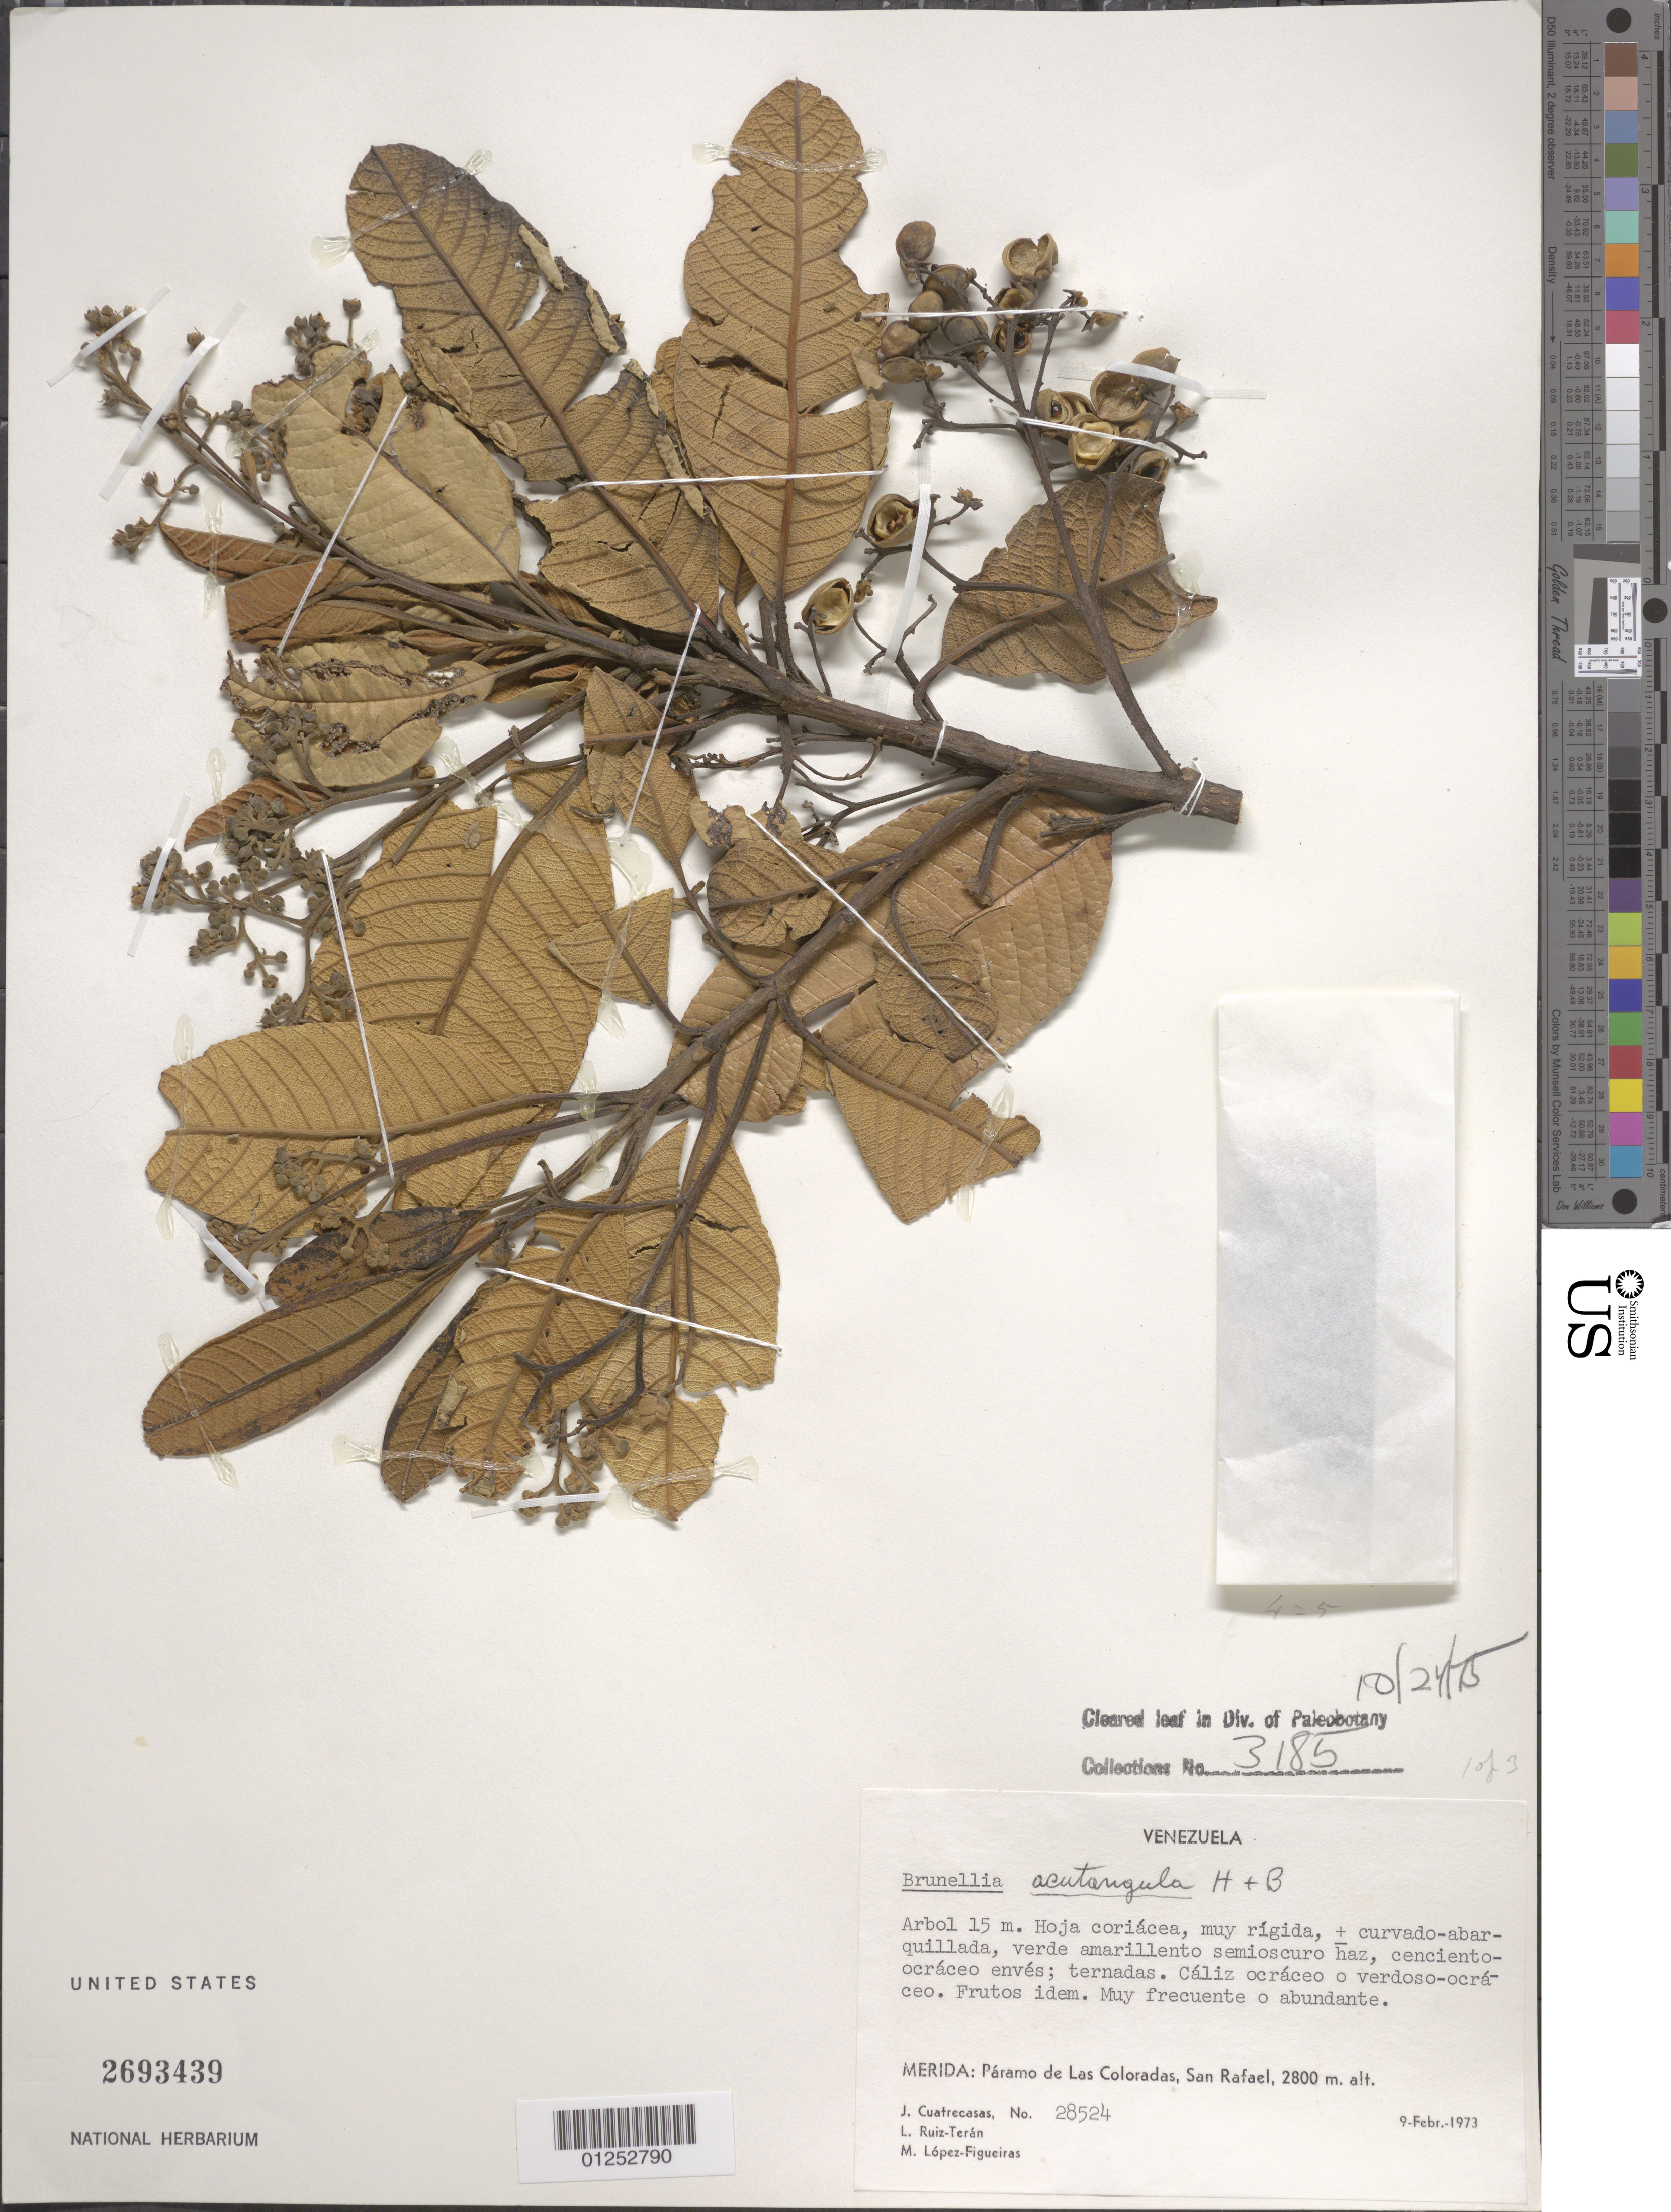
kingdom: Plantae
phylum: Tracheophyta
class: Magnoliopsida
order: Oxalidales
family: Brunelliaceae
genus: Brunellia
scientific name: Brunellia acutangula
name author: Humb. & Bonpl.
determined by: Cuatrecasas, J.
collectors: J. Cuatrecasas, L. E. Ruíz-Terán & M. López Figueiras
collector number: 28524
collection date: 1973-02-09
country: Venezuela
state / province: Mérida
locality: Páramo de Las Coloradas, San Rafael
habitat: Paramo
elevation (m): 2800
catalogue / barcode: US 2693439